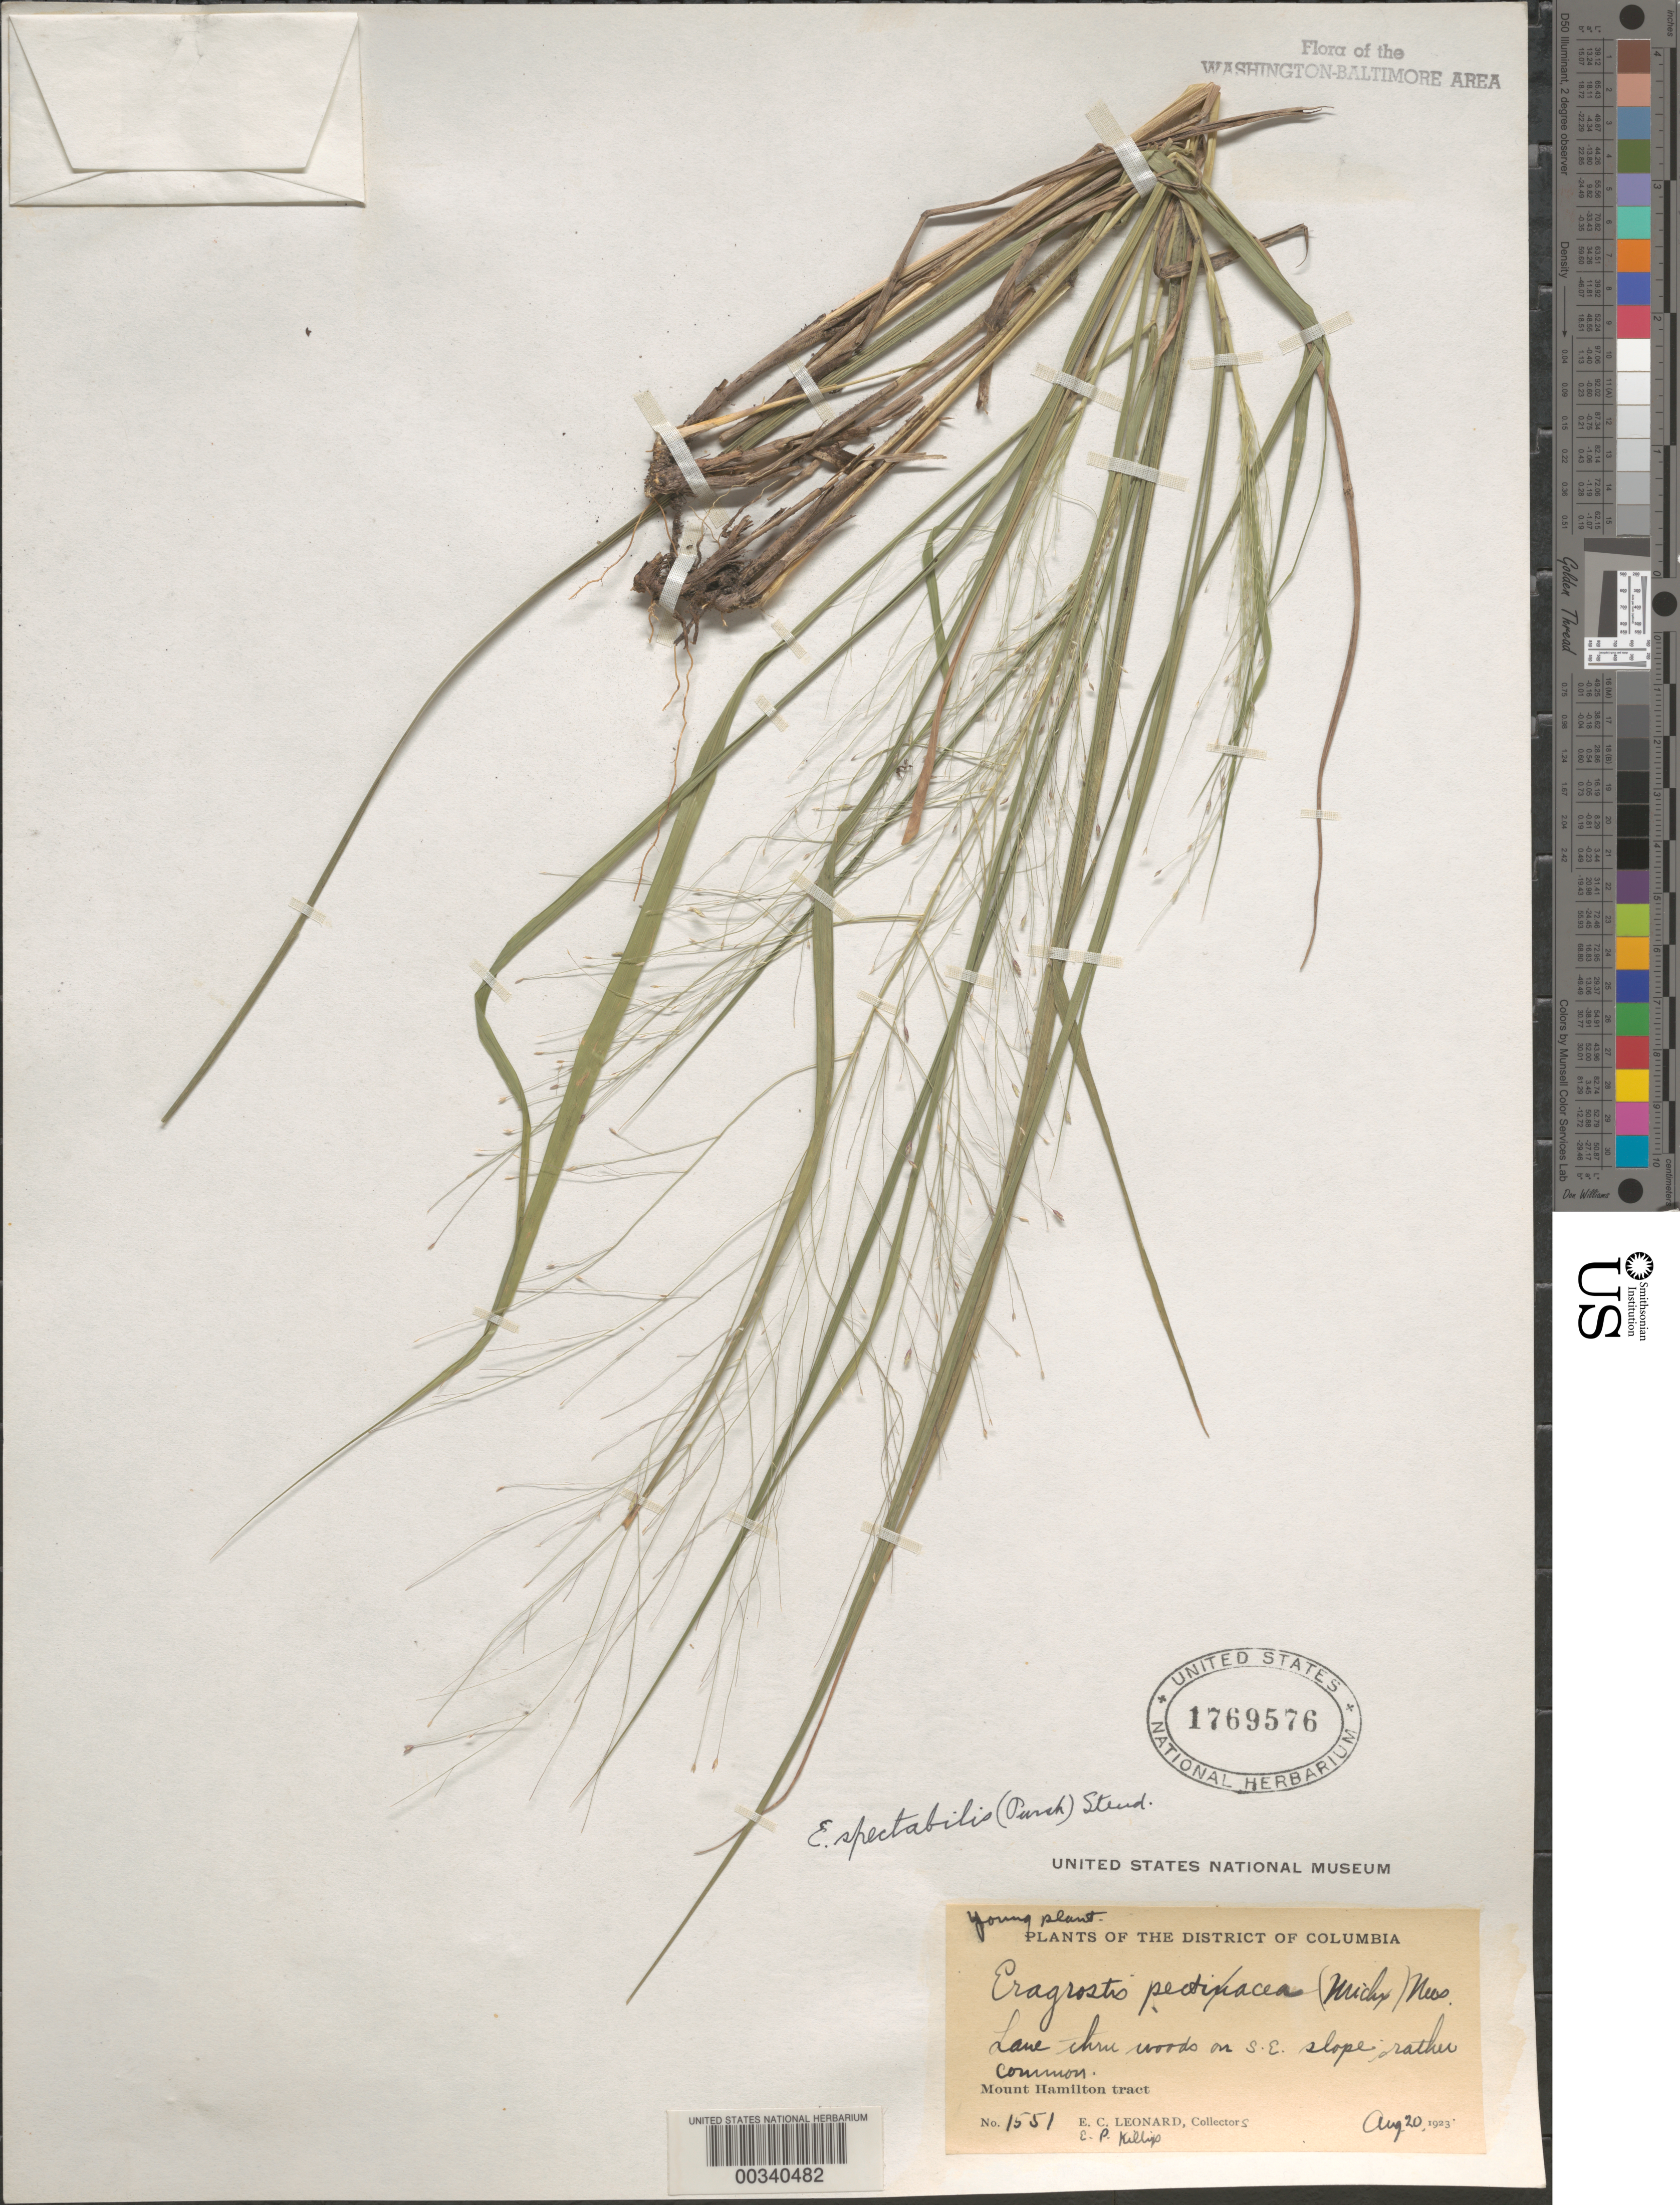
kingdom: Plantae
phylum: Tracheophyta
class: Liliopsida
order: Poales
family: Poaceae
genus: Eragrostis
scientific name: Eragrostis spectabilis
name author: (Pursh) Steud.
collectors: E. C. Leonard & E. P. Killip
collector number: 1551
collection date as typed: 20 Aug 1923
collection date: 1923-08-20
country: United States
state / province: District of Columbia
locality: Mount Hamilton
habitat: Lane through woods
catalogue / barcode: US 1769576